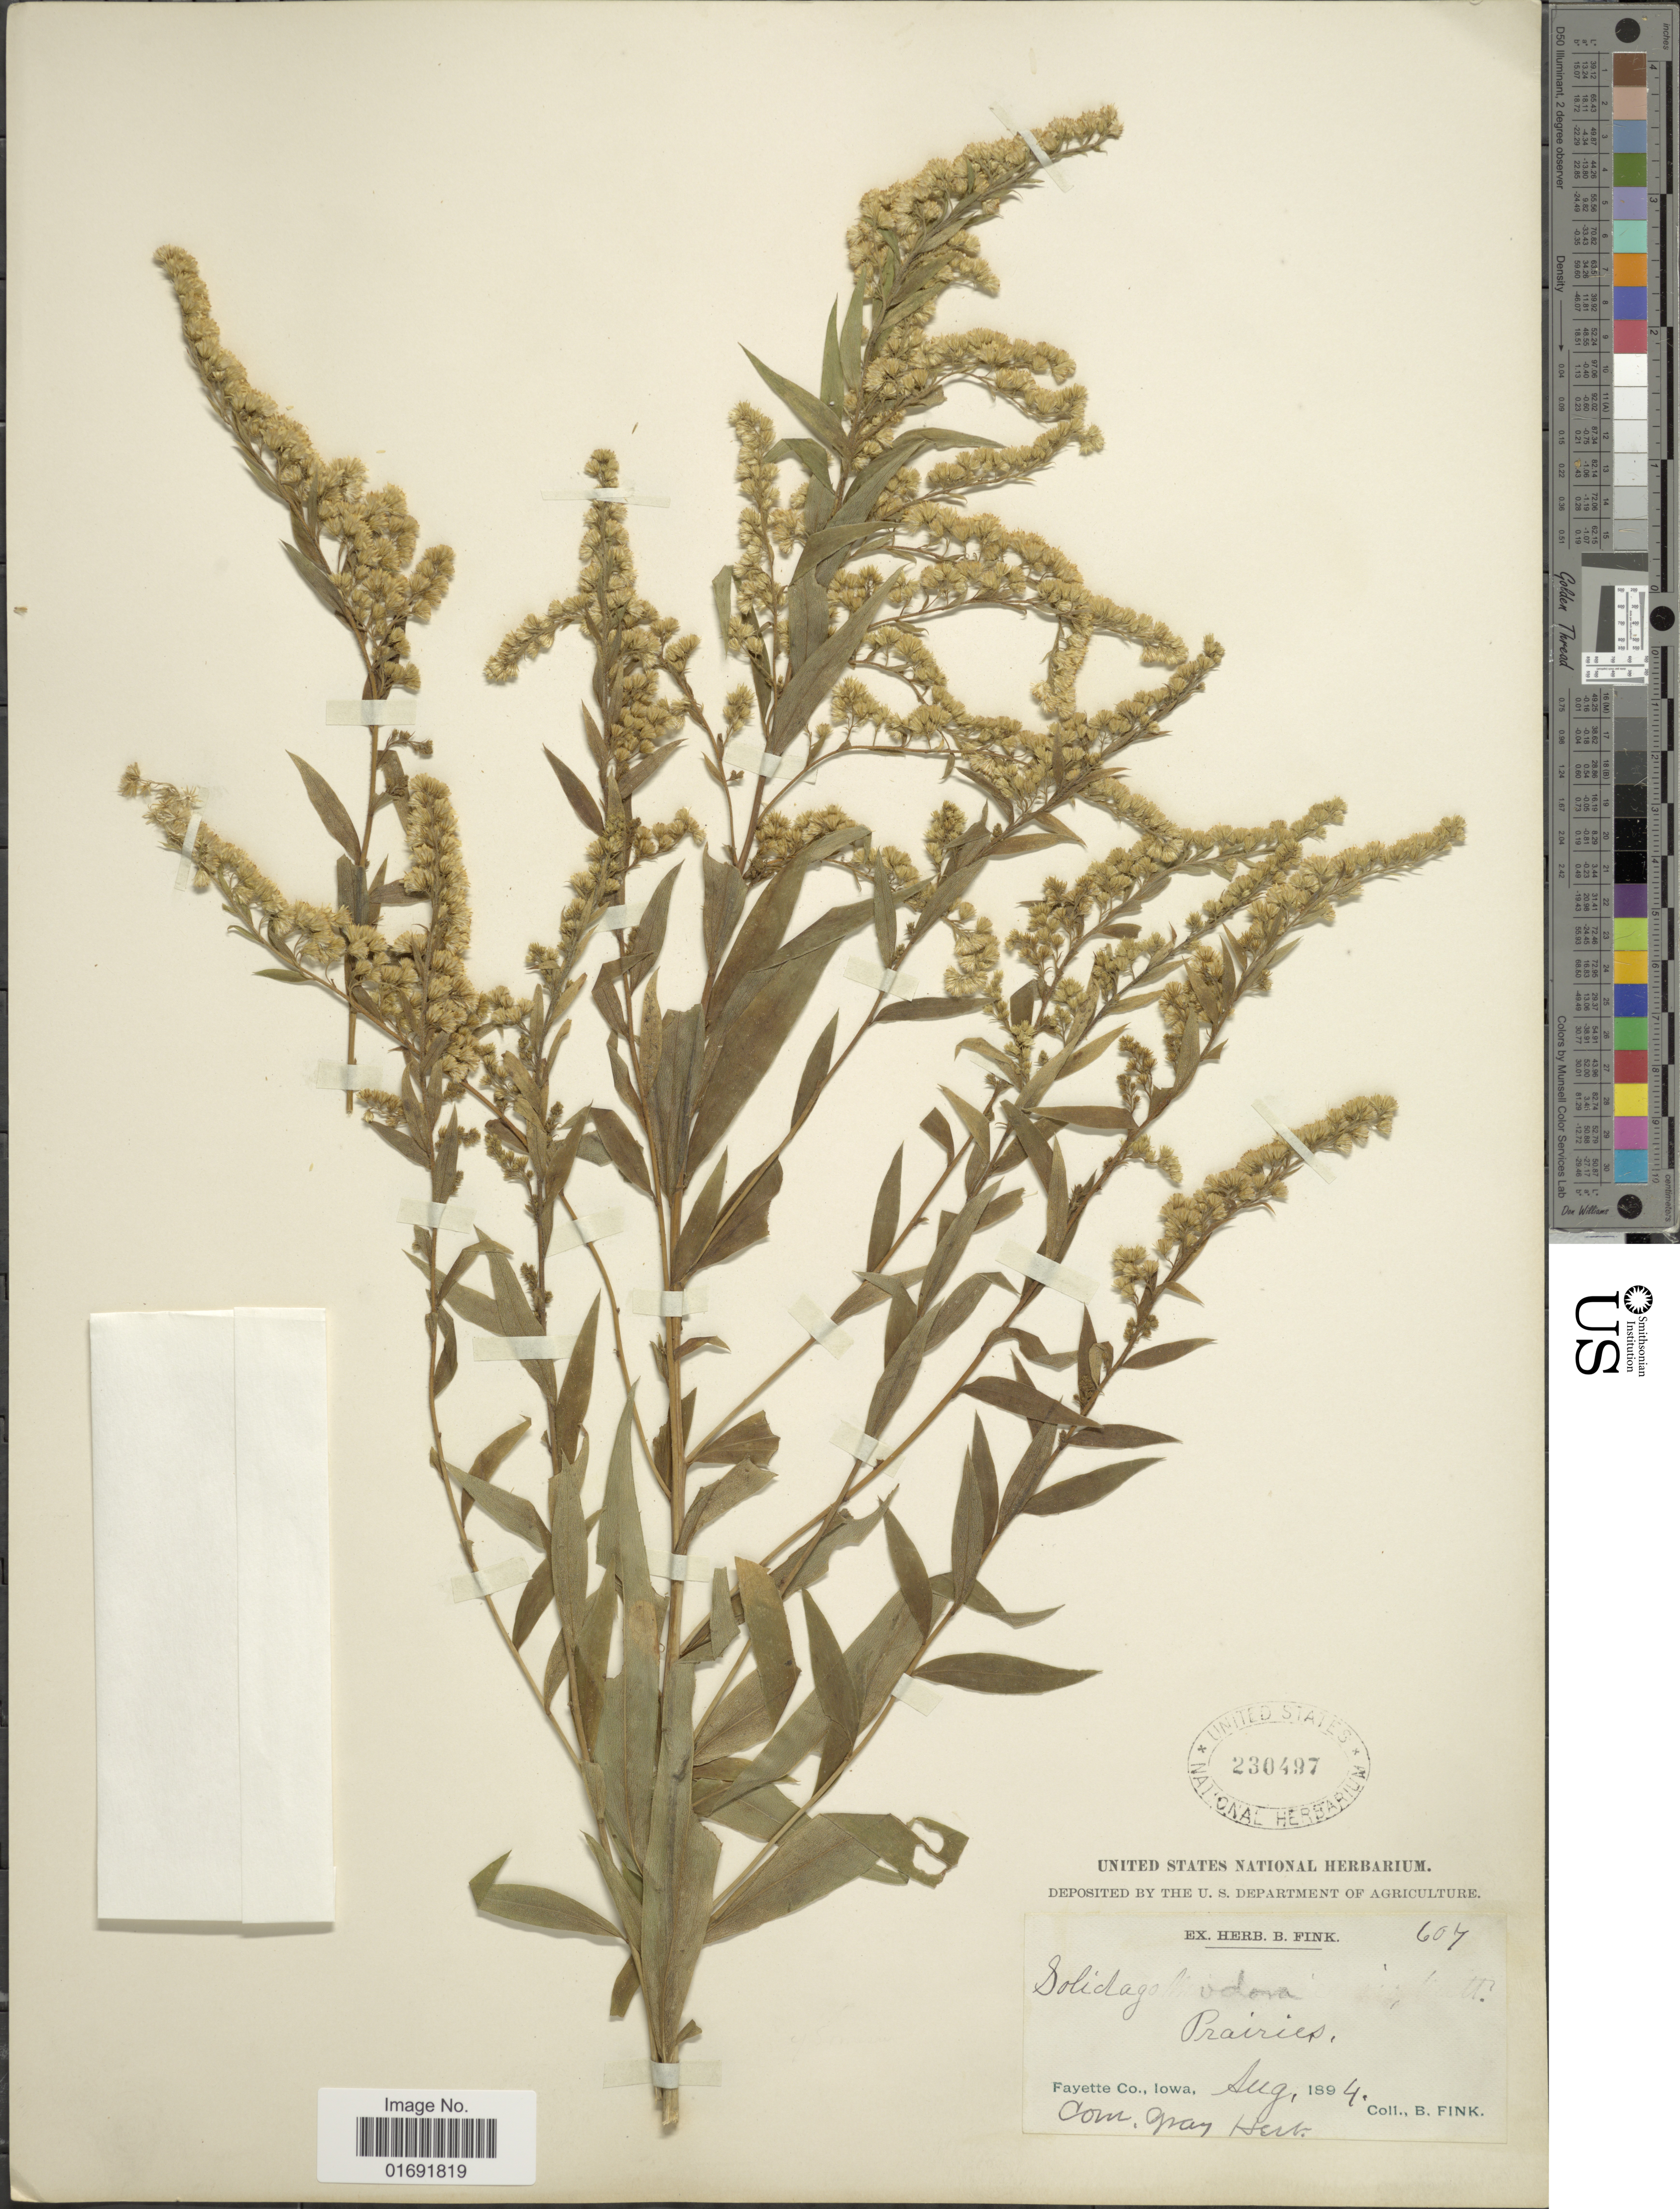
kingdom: Plantae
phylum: Tracheophyta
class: Magnoliopsida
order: Asterales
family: Asteraceae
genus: Solidago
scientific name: Solidago sp.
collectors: B. Fink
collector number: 607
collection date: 1894-08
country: United States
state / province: Iowa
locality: Fayette Co.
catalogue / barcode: US 230497